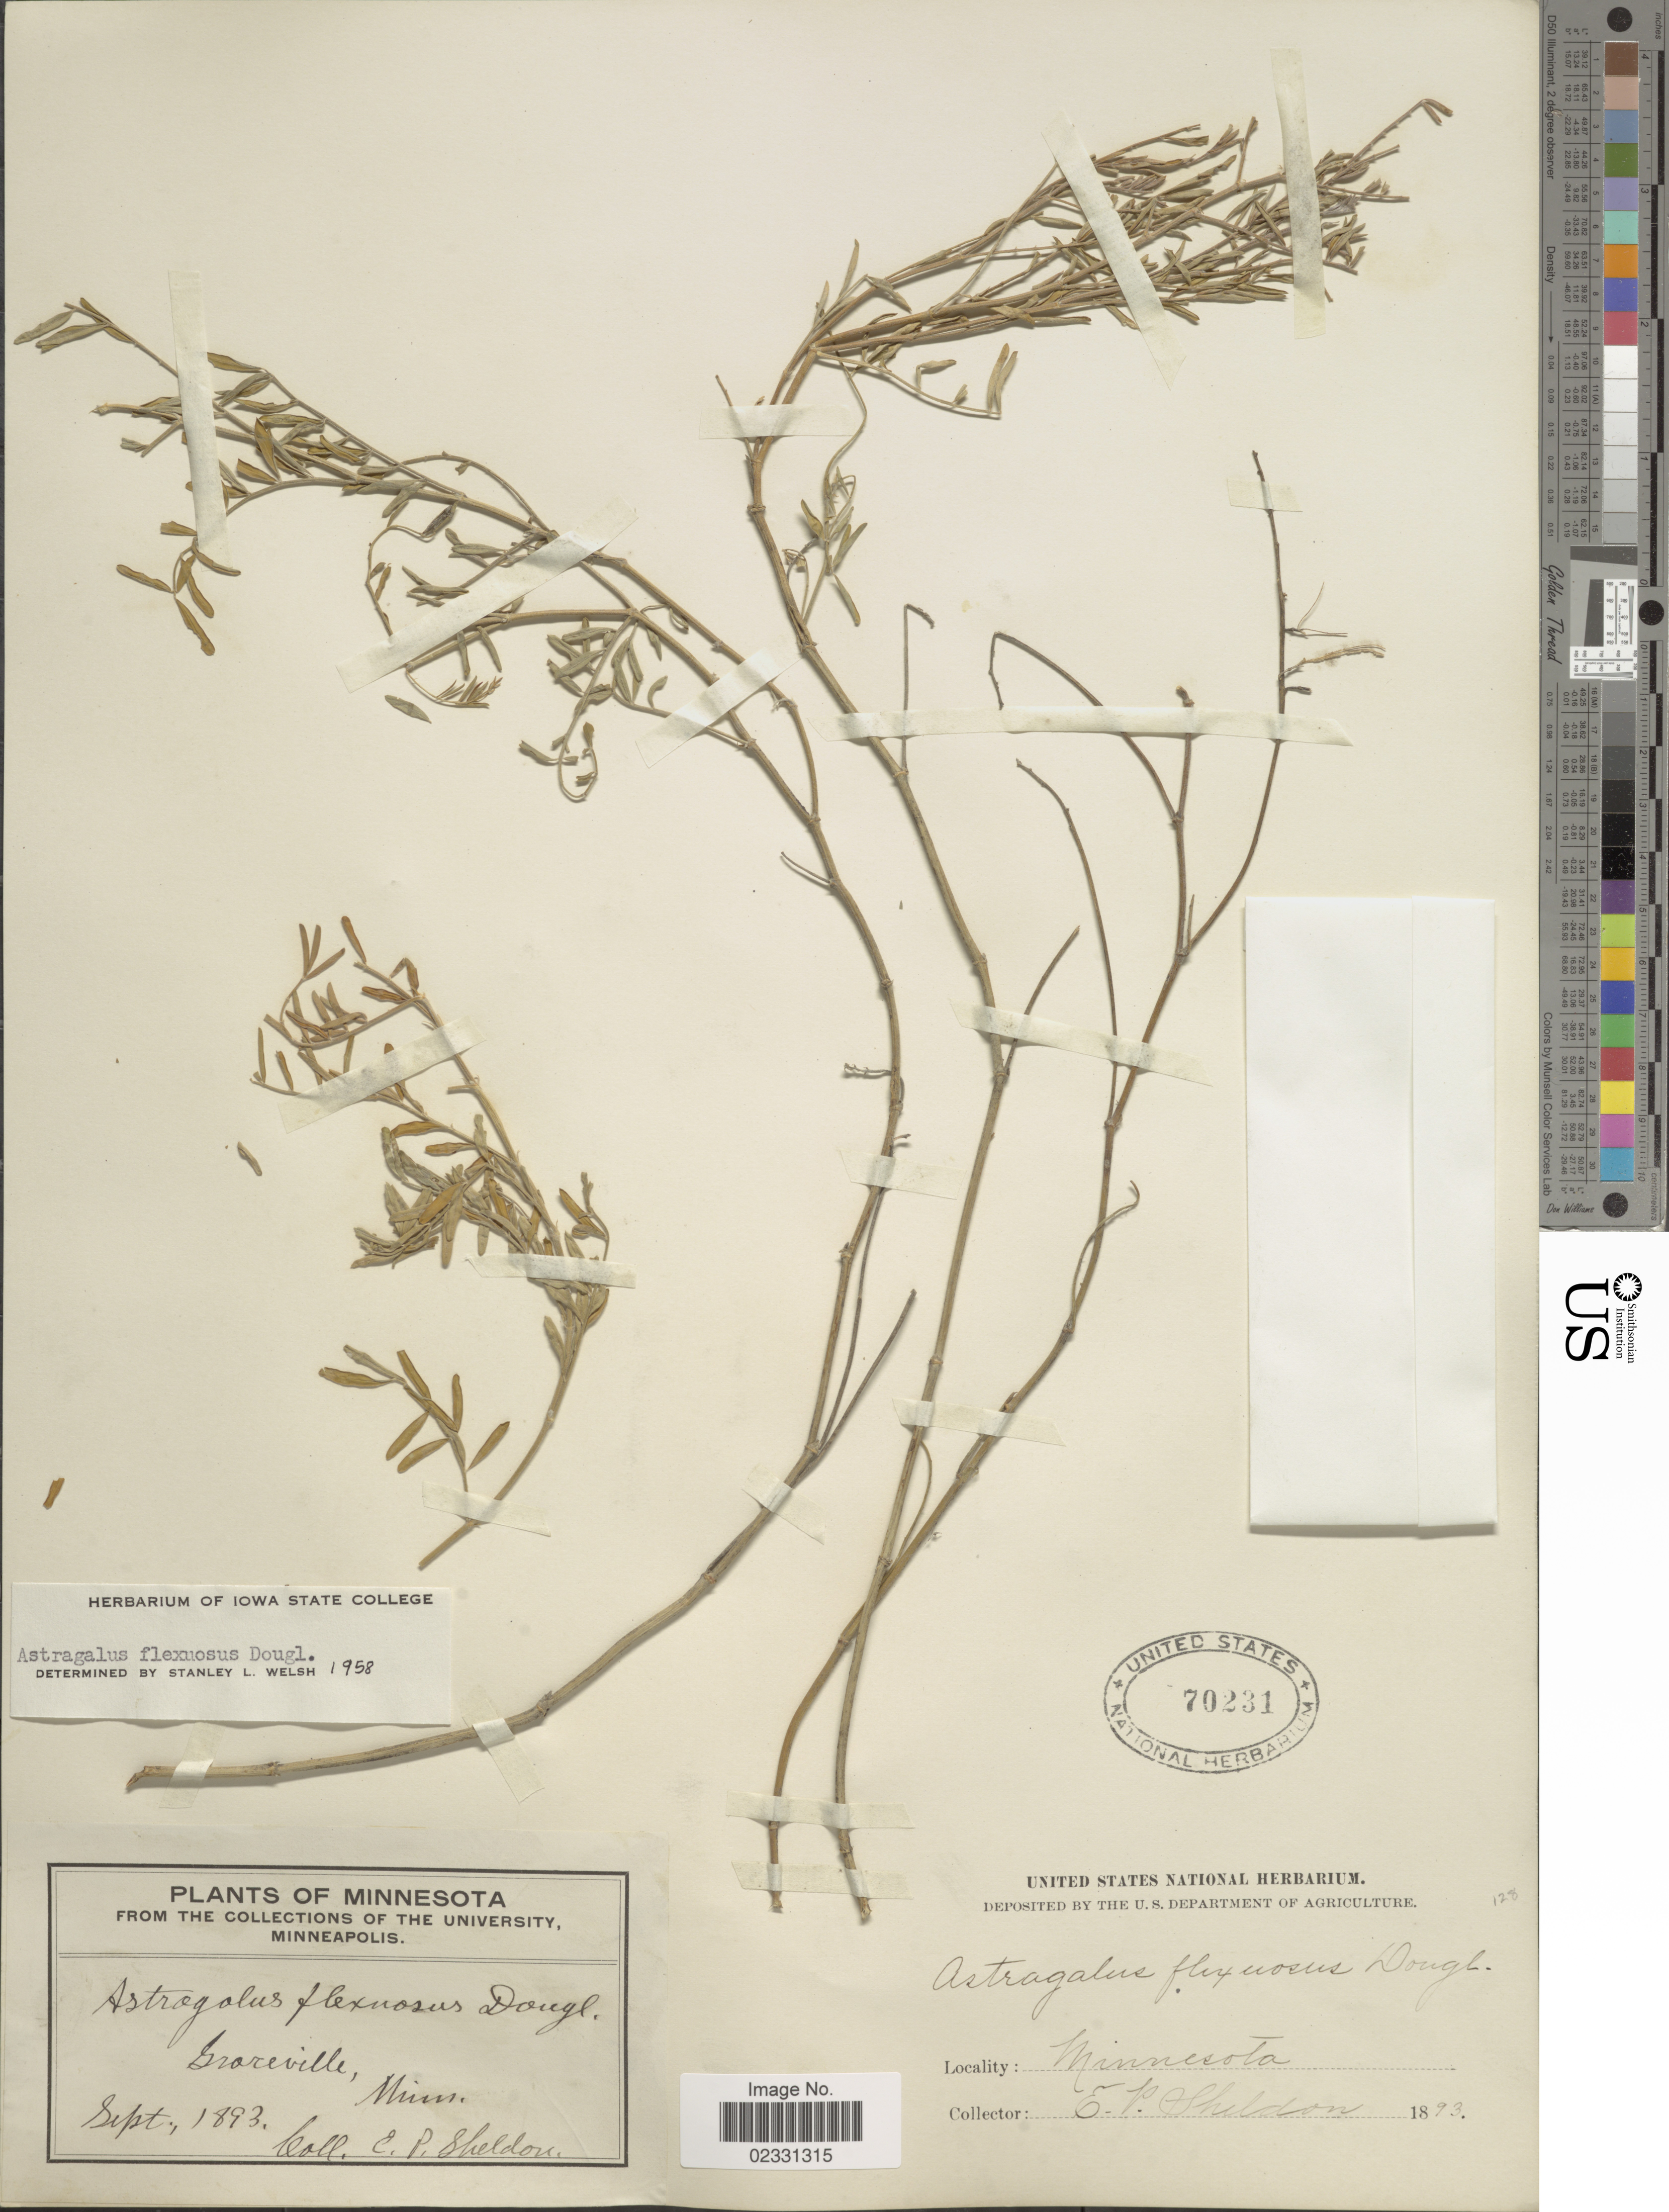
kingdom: Plantae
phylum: Tracheophyta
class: Magnoliopsida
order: Fabales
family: Fabaceae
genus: Astragalus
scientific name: Astragalus flexuosus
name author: (Hook.) Douglas ex G. Don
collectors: E. P. Sheldon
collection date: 1893-09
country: United States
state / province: Minnesota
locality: Graceville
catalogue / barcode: US 70231